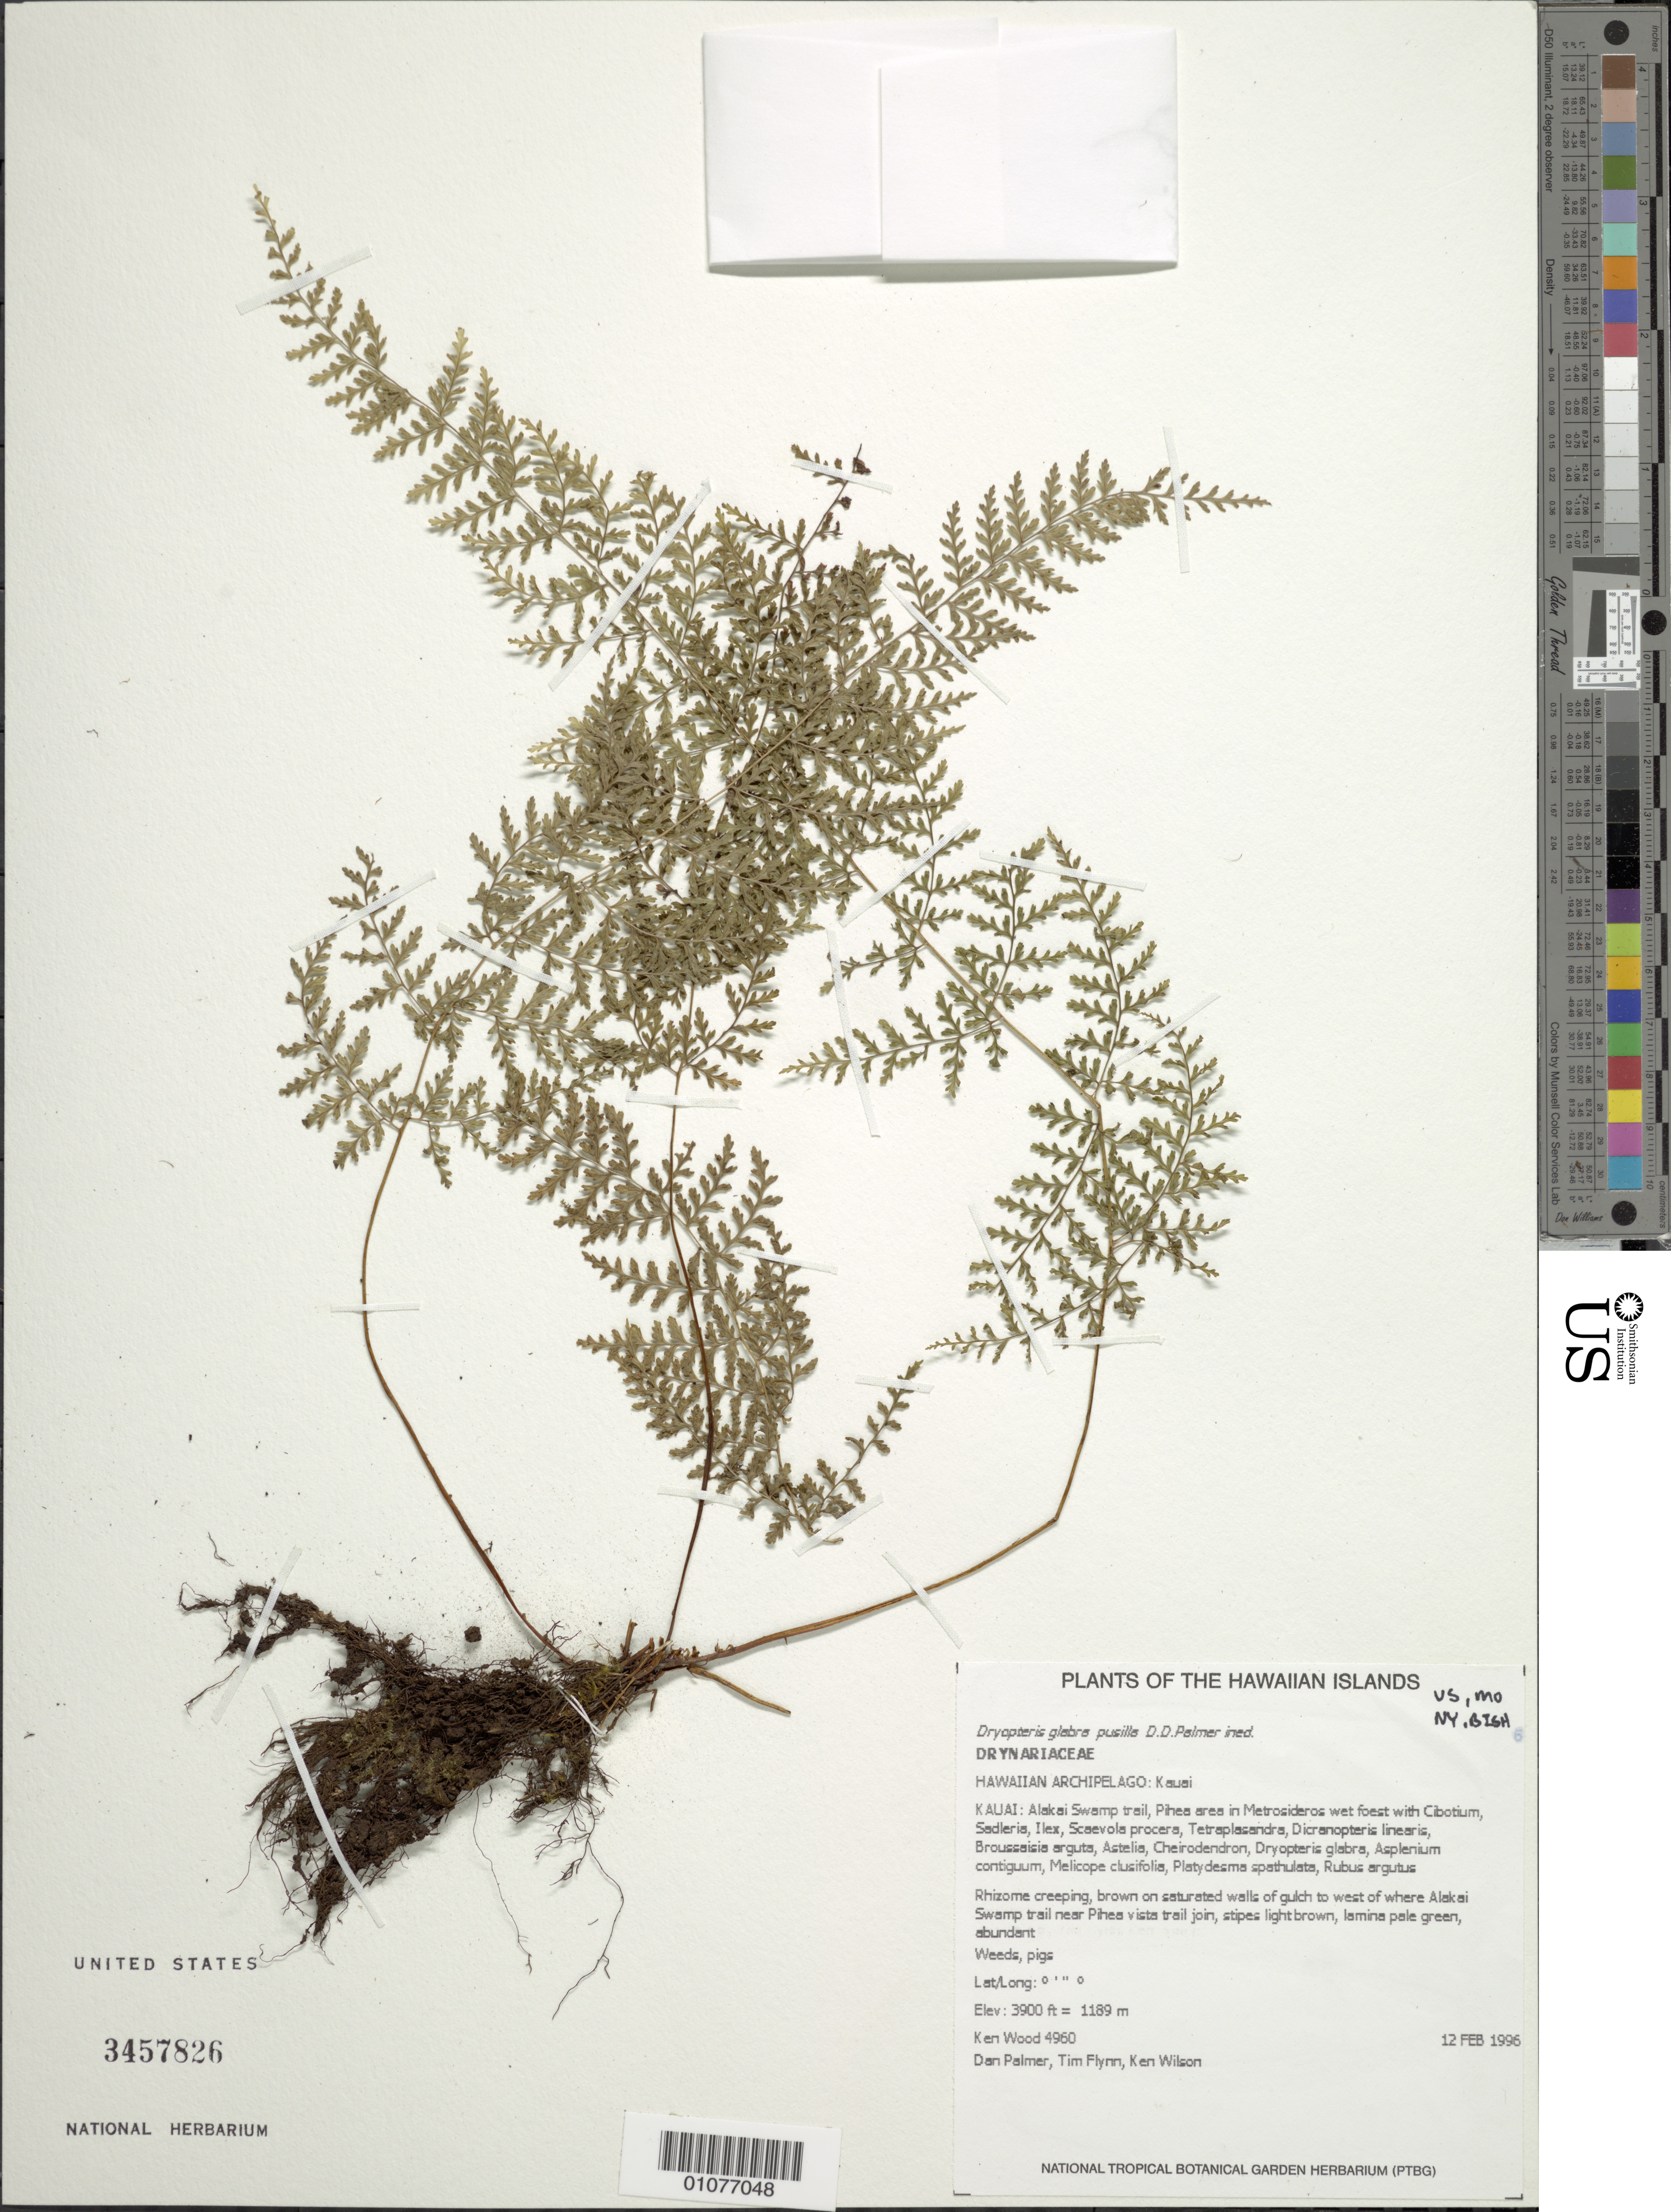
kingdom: Plantae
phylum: Tracheophyta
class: Polypodiopsida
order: Polypodiales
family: Dryopteridaceae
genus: Dryopteris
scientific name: Dryopteris glabra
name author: (Brack.) Kuntze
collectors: K. R. Wood, D. Palmer, T. W. Flynn & K. Wilson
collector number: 4960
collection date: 1996-02-12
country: United States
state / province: Hawaii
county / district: Kauai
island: Kaua'i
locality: Alakai Swamp trail, Pihea area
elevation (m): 1189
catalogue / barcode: US 3457826